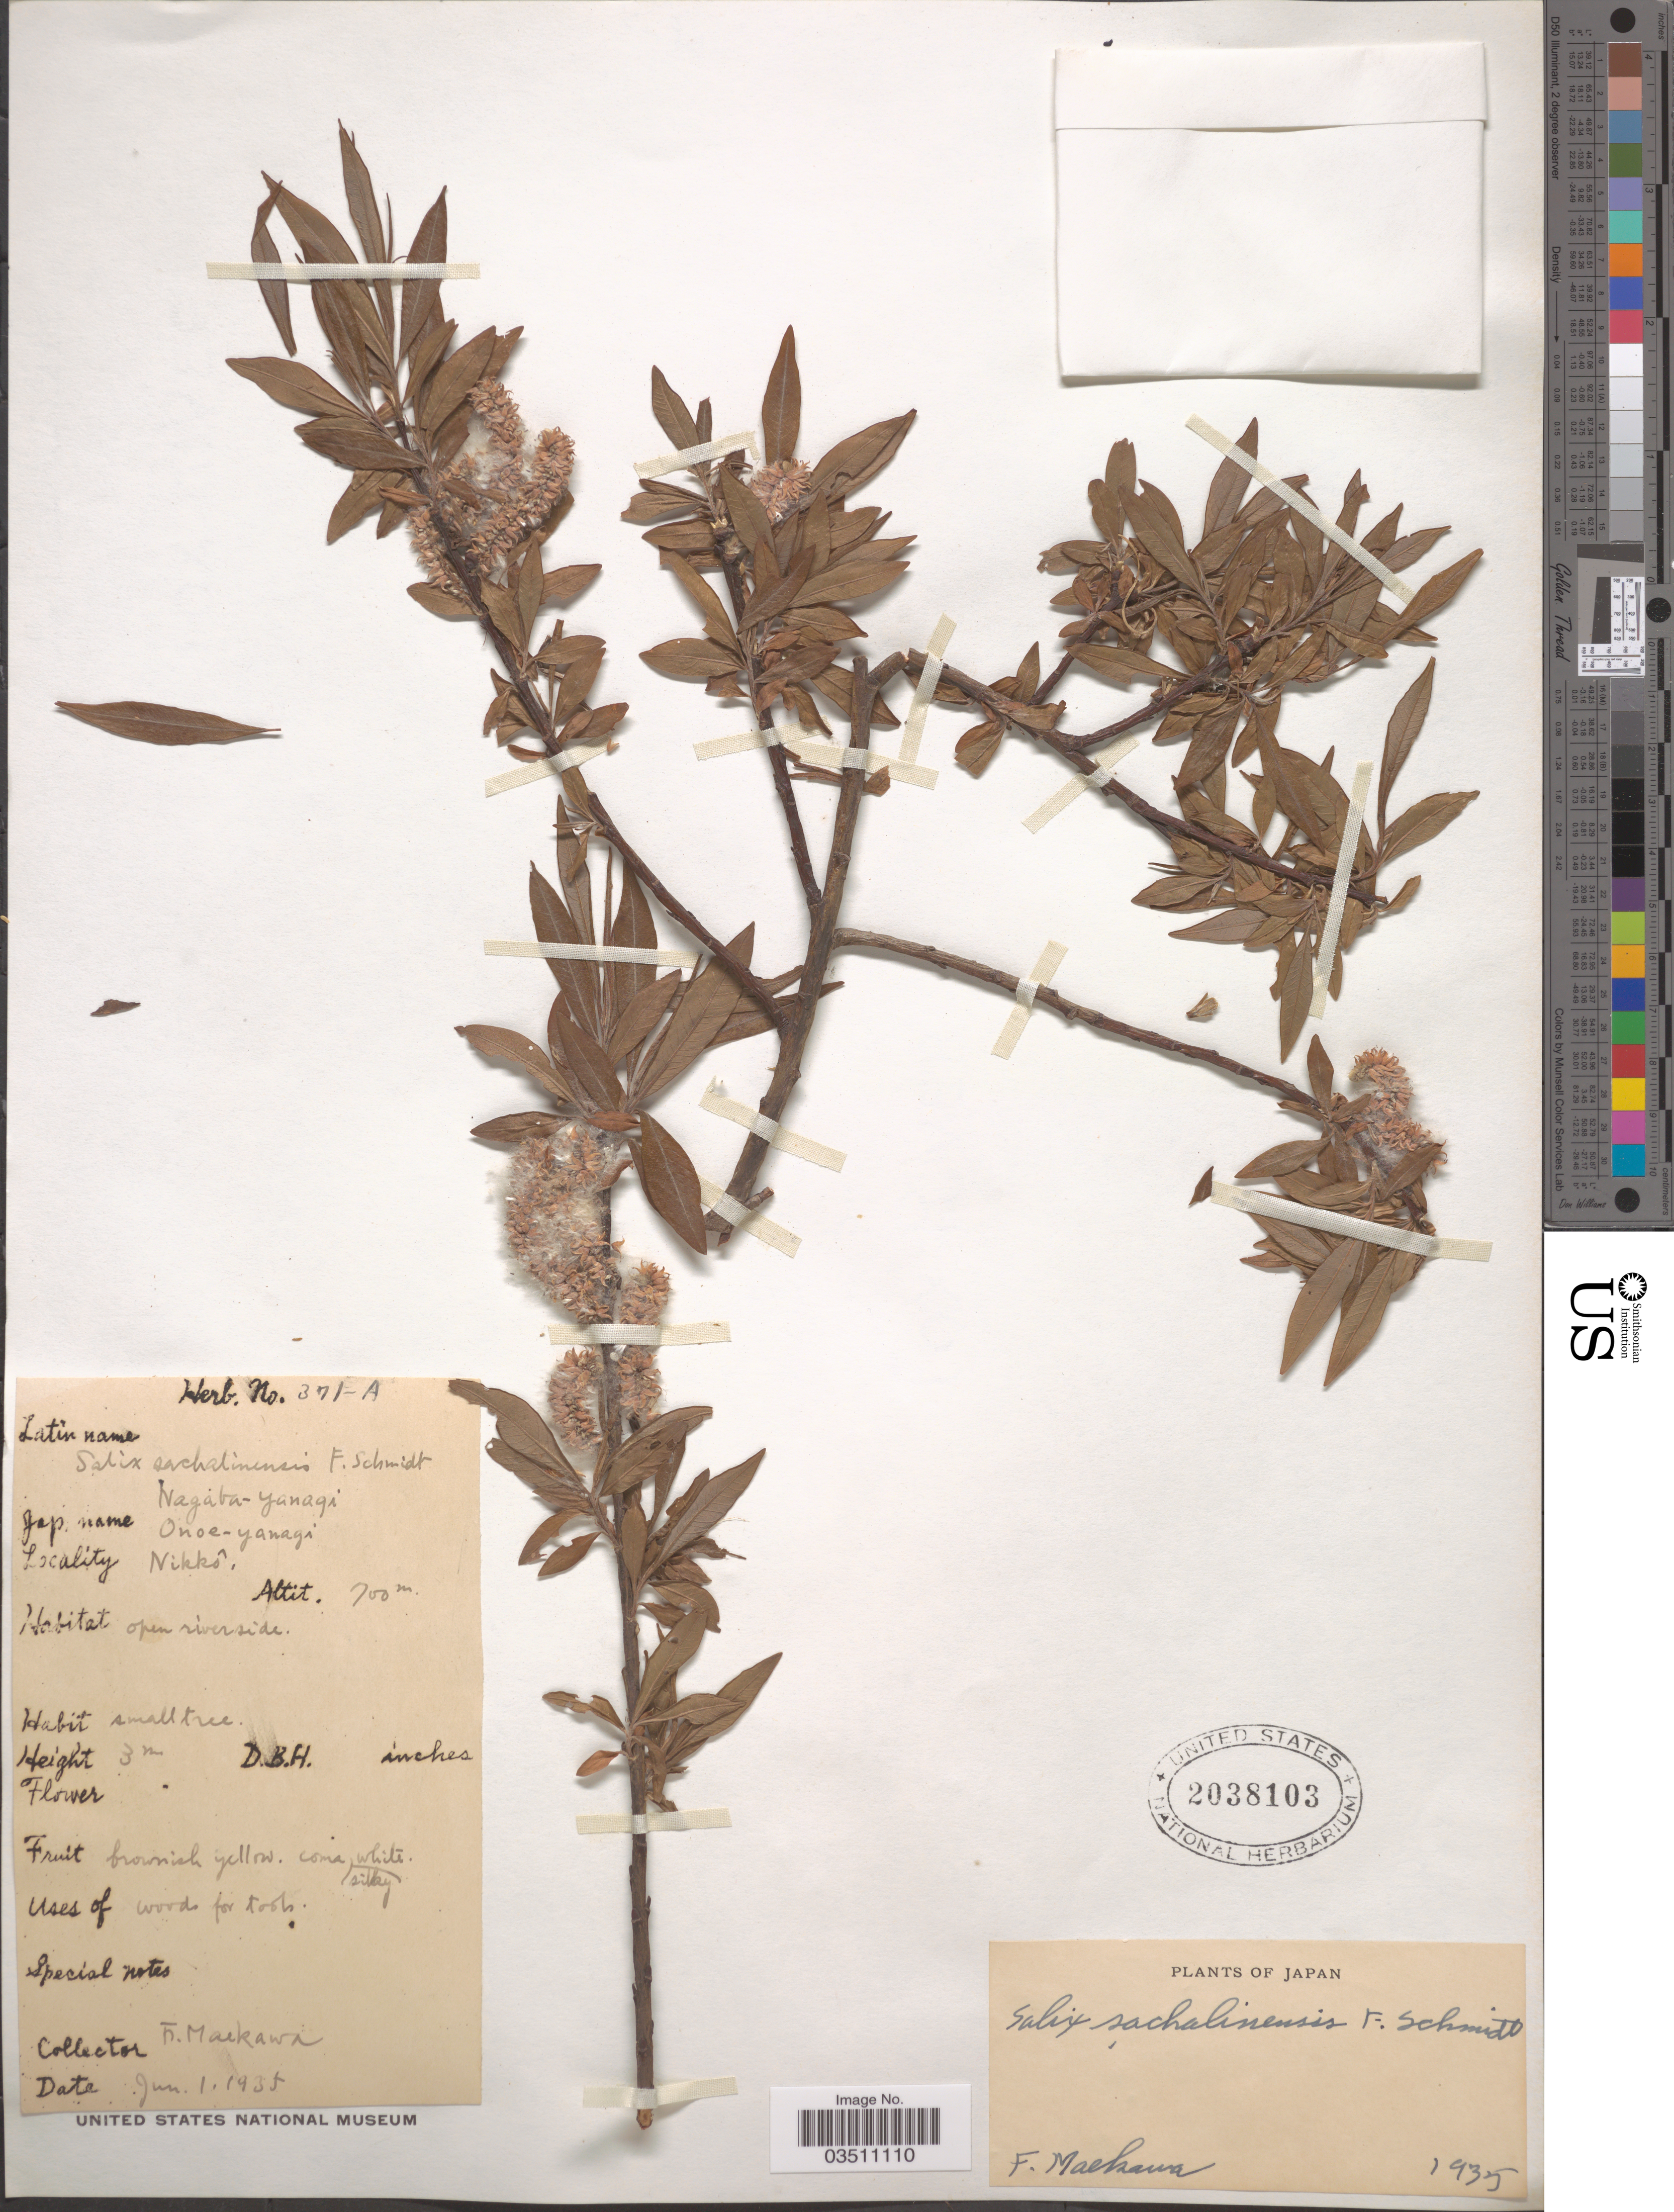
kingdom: Plantae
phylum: Tracheophyta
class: Magnoliopsida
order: Malpighiales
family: Salicaceae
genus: Salix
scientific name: Salix sachalinensis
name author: F. Schmidt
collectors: F. Maekawa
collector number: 371-A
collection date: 1935-06-01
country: Japan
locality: Nikkô.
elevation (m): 700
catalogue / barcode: US 2038103